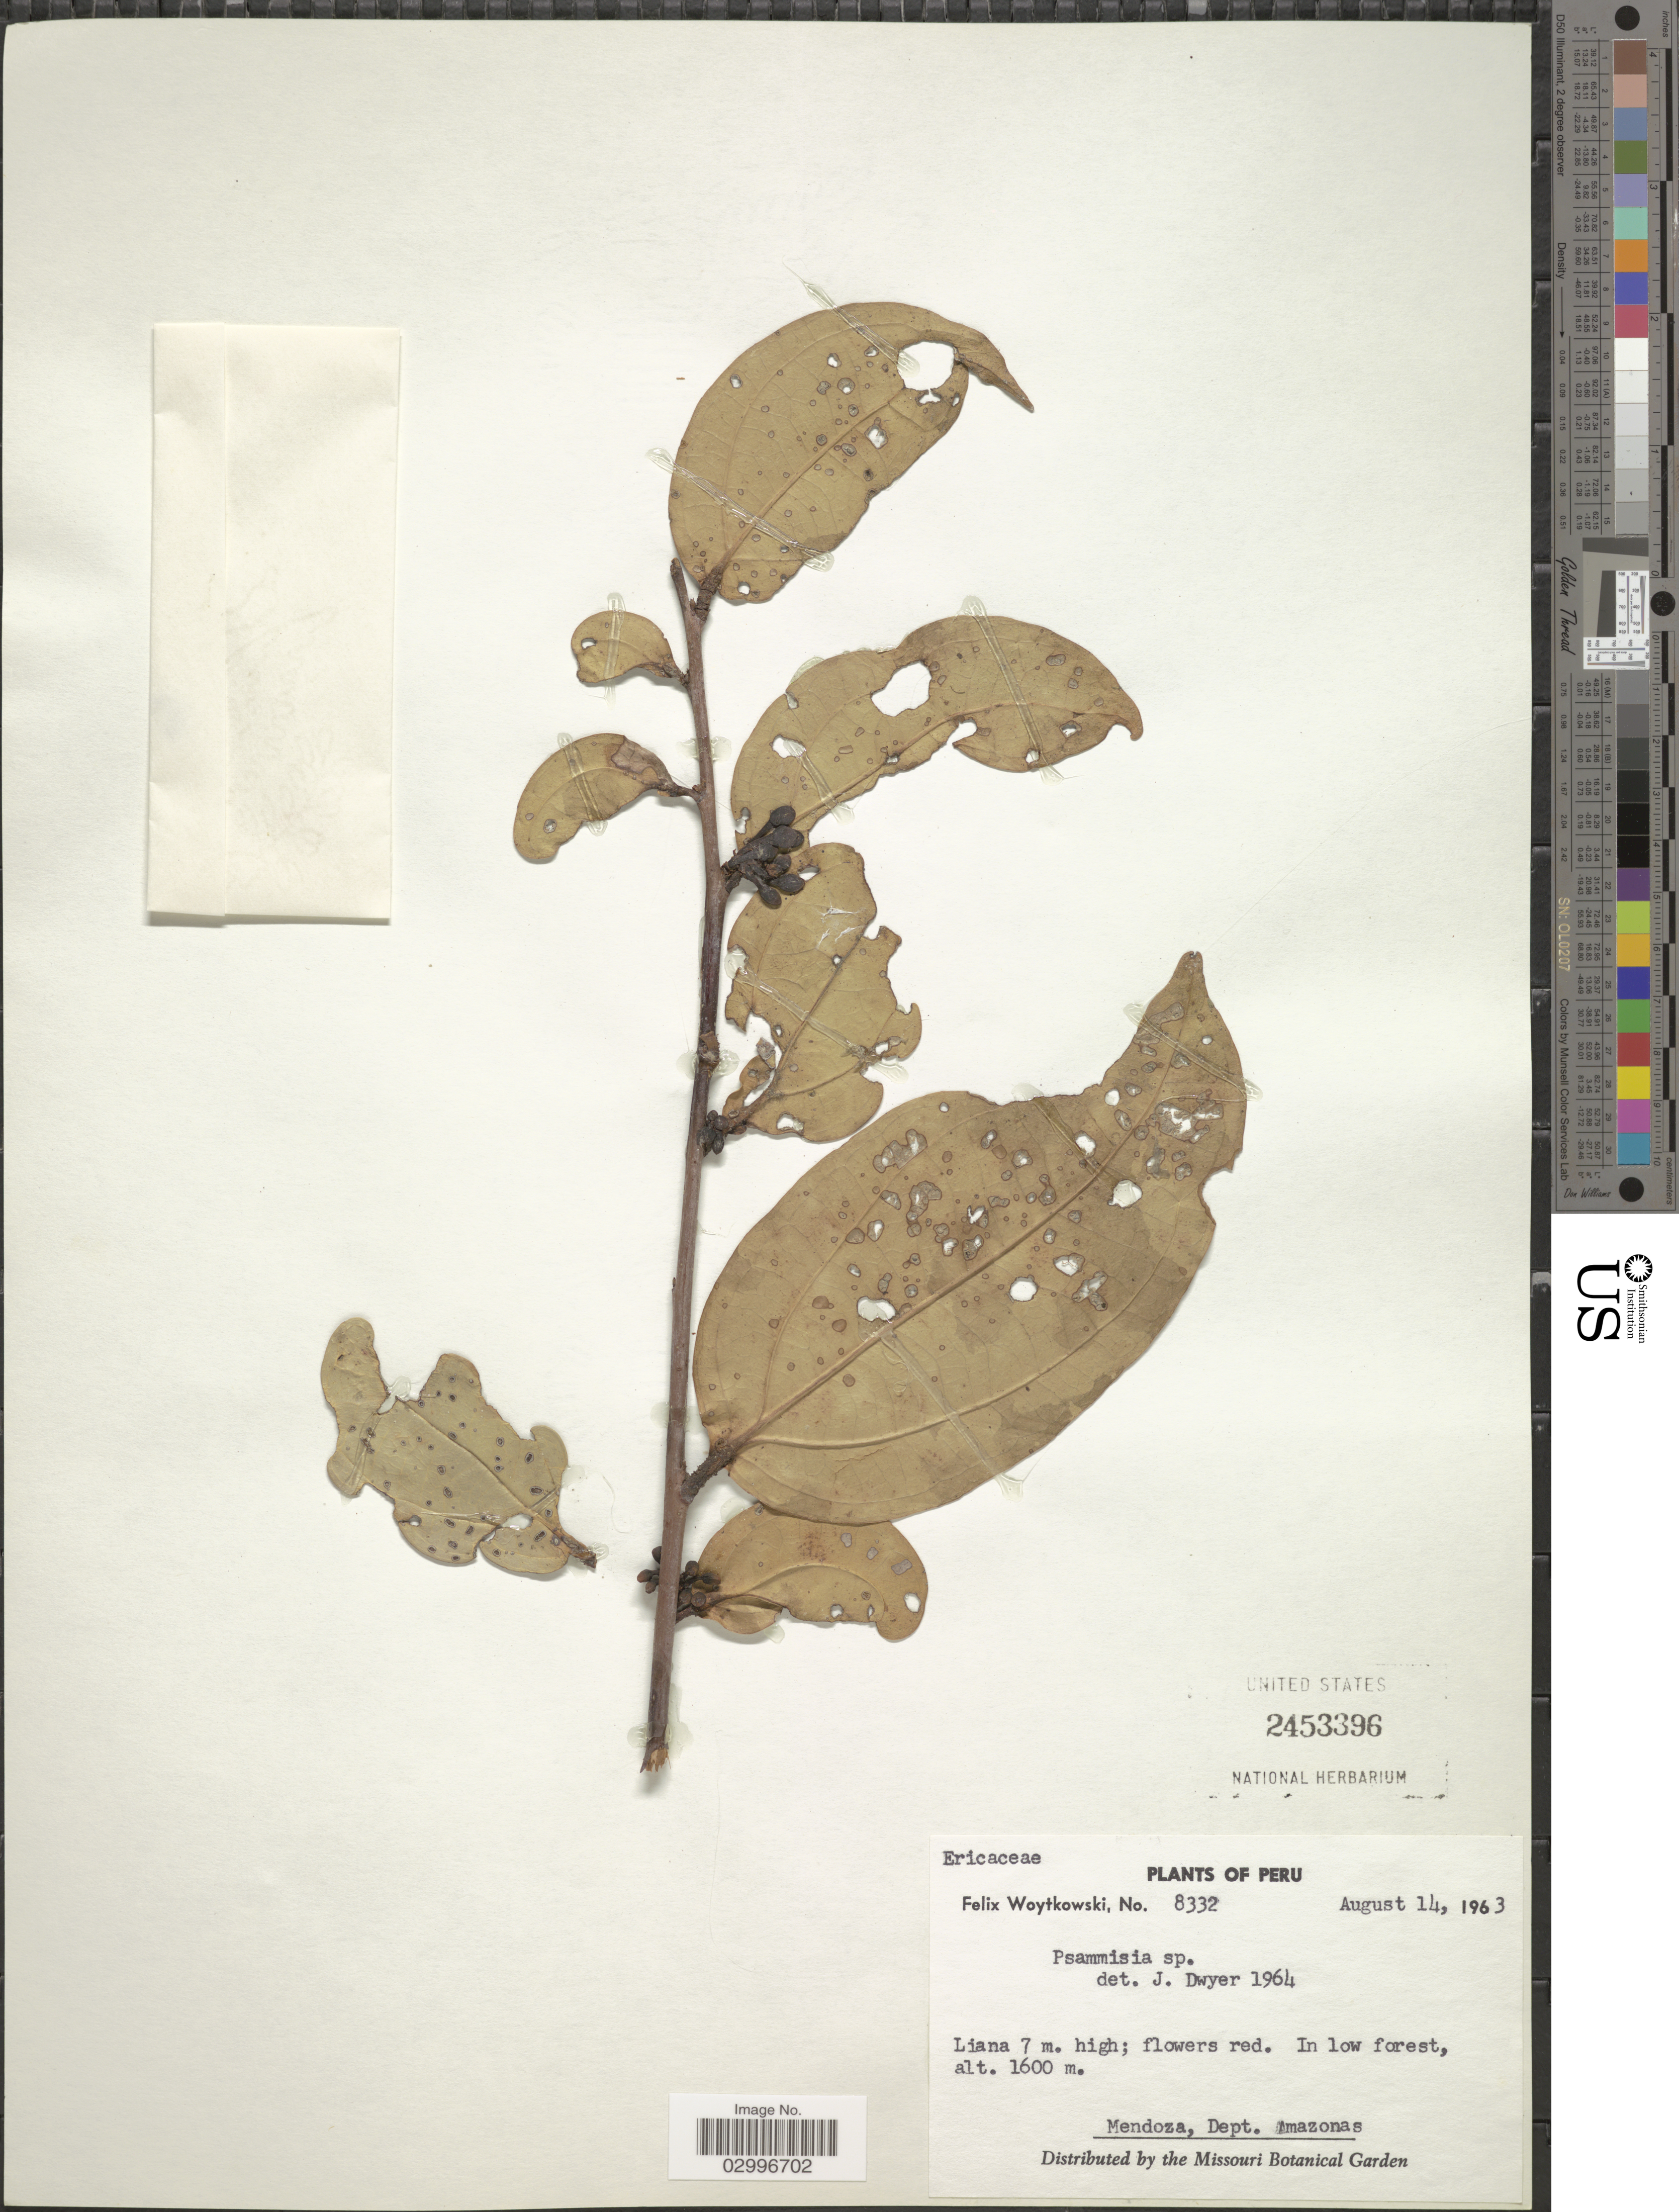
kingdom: Plantae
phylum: Tracheophyta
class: Magnoliopsida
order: Ericales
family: Ericaceae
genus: Psammisia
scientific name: Psammisia sp.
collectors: F. Woytkowski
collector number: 8332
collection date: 1963-08-14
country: Peru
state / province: Amazonas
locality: In low forest. Mendoza, Dept. Amazonas.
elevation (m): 1600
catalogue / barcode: US 2453396